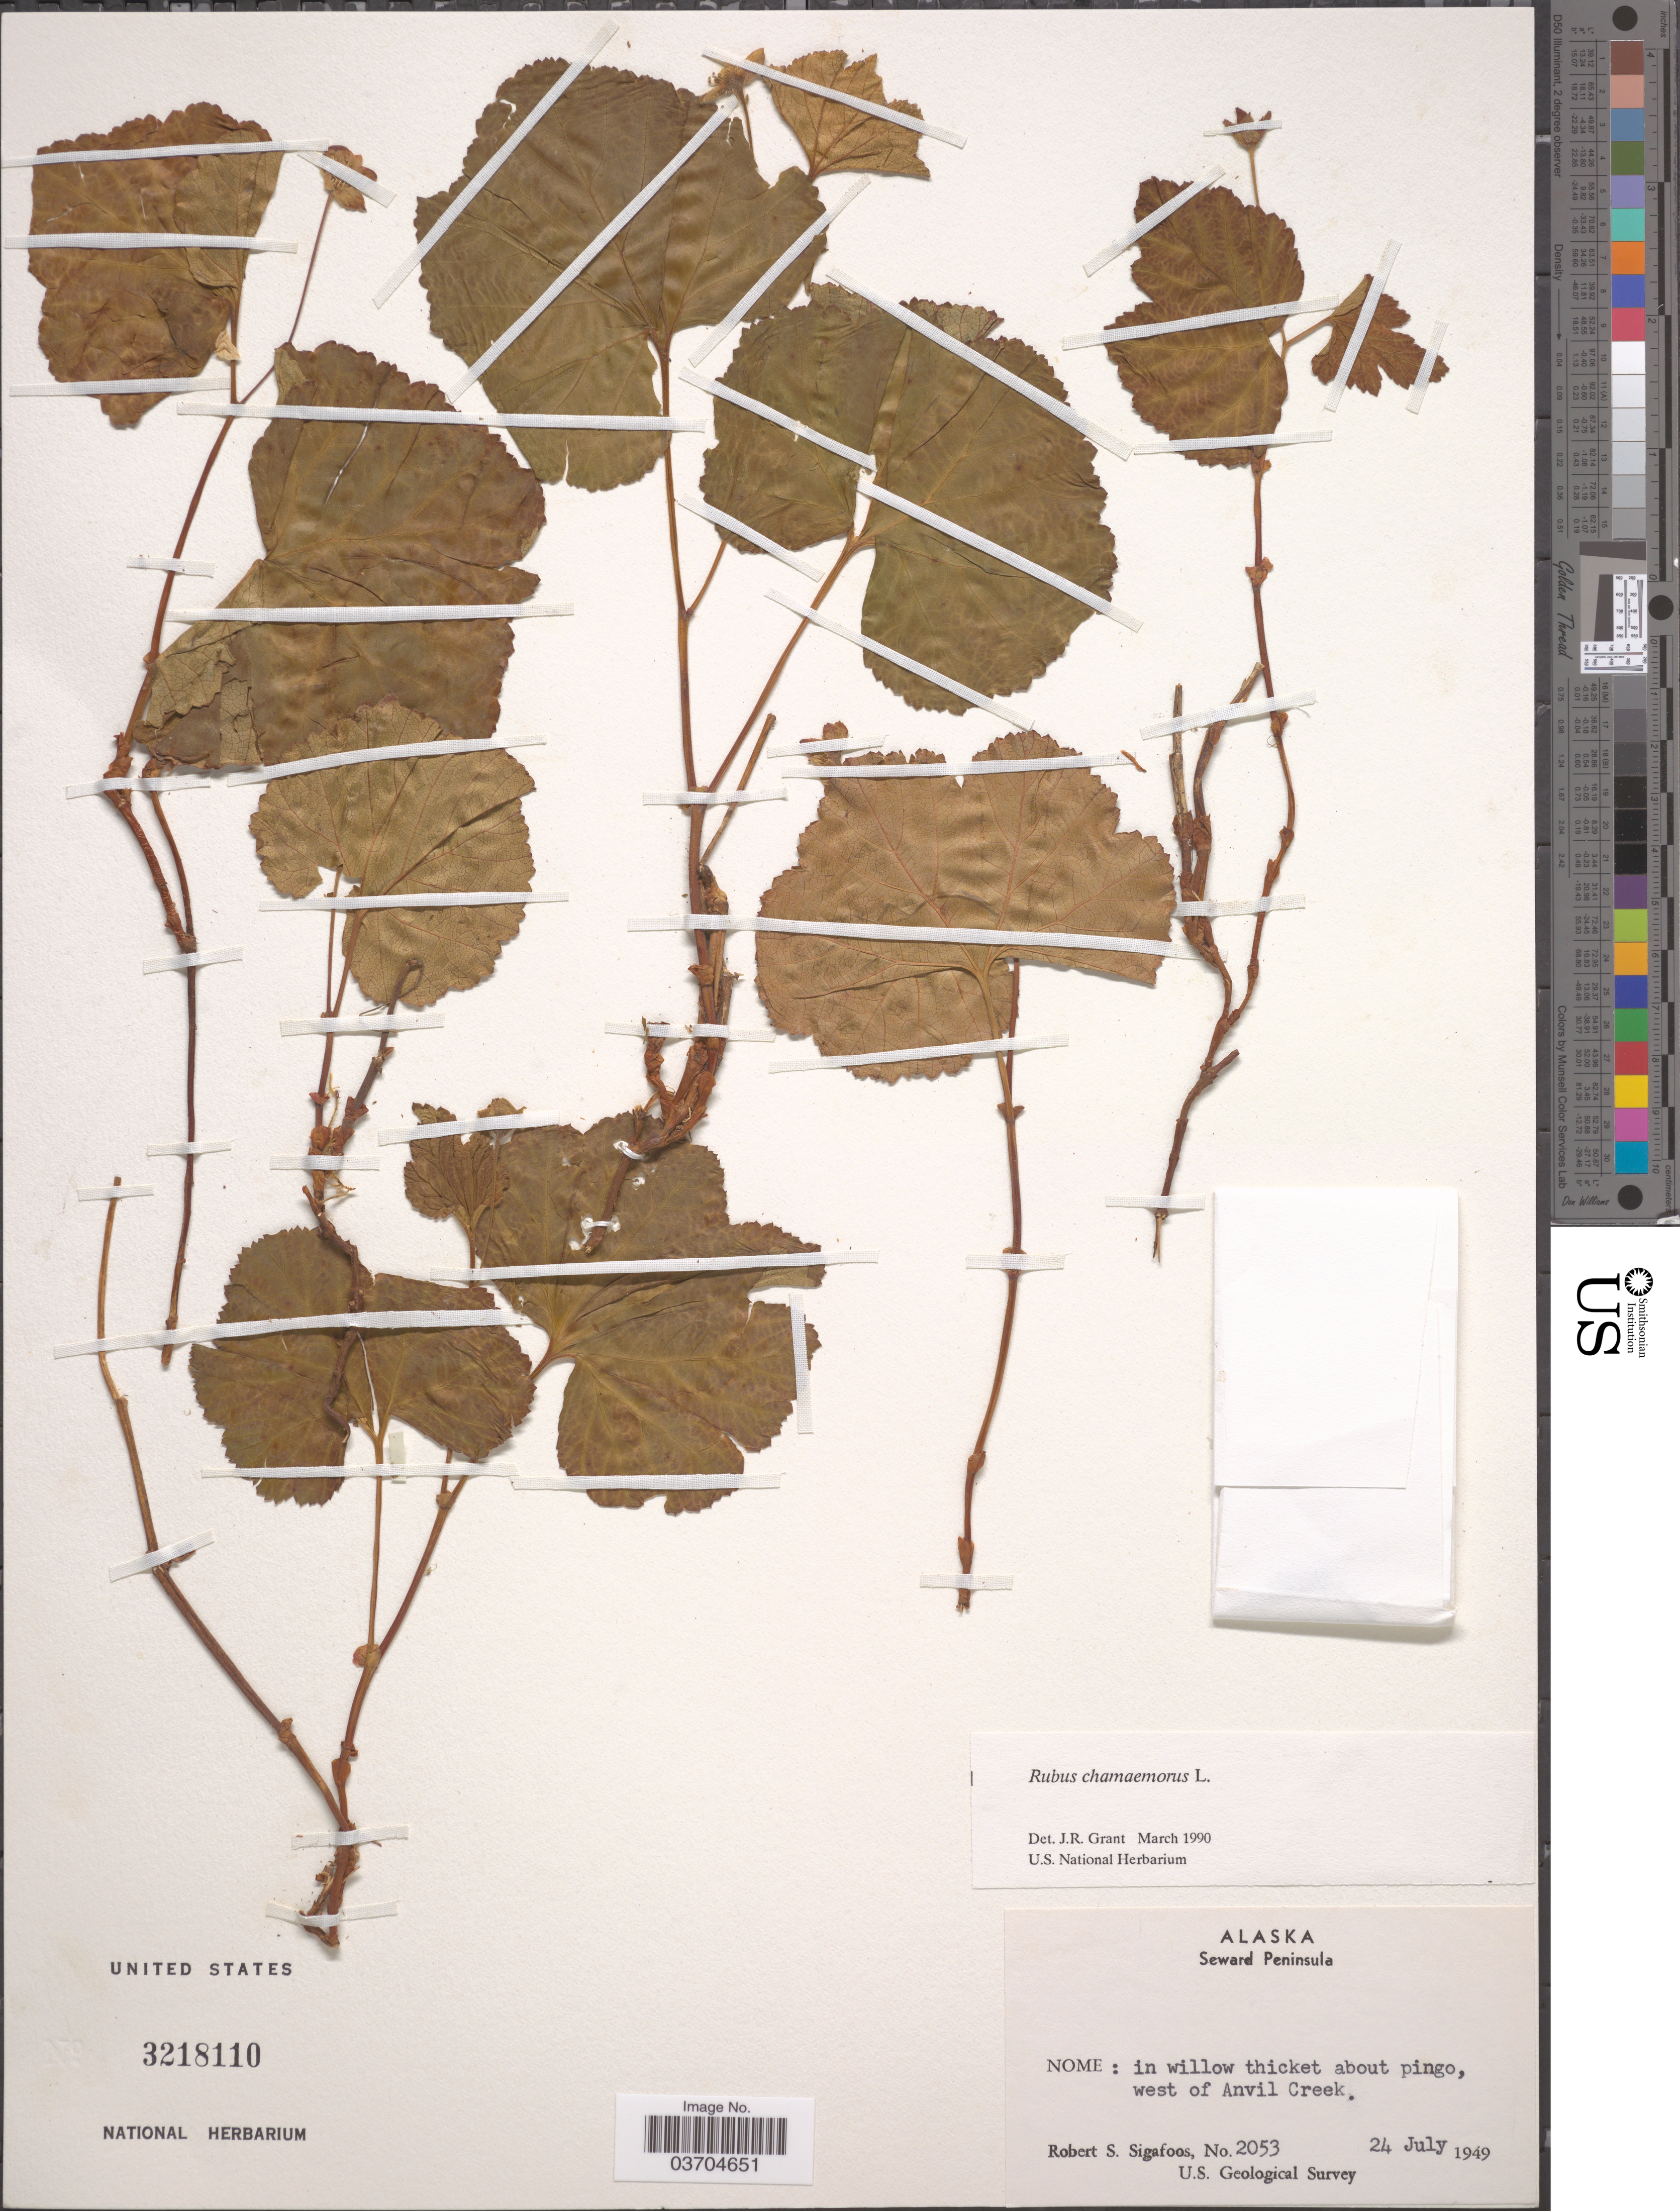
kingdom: Plantae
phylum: Tracheophyta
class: Magnoliopsida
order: Rosales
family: Rosaceae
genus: Rubus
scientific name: Rubus chamaemorus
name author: L.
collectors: R. Sigafoos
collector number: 2053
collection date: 1949-07-24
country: United States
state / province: Alaska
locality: Seward Peninsula. Nome: in willow thicket about pingo, west of Anvil Creek.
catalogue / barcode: US 3218110